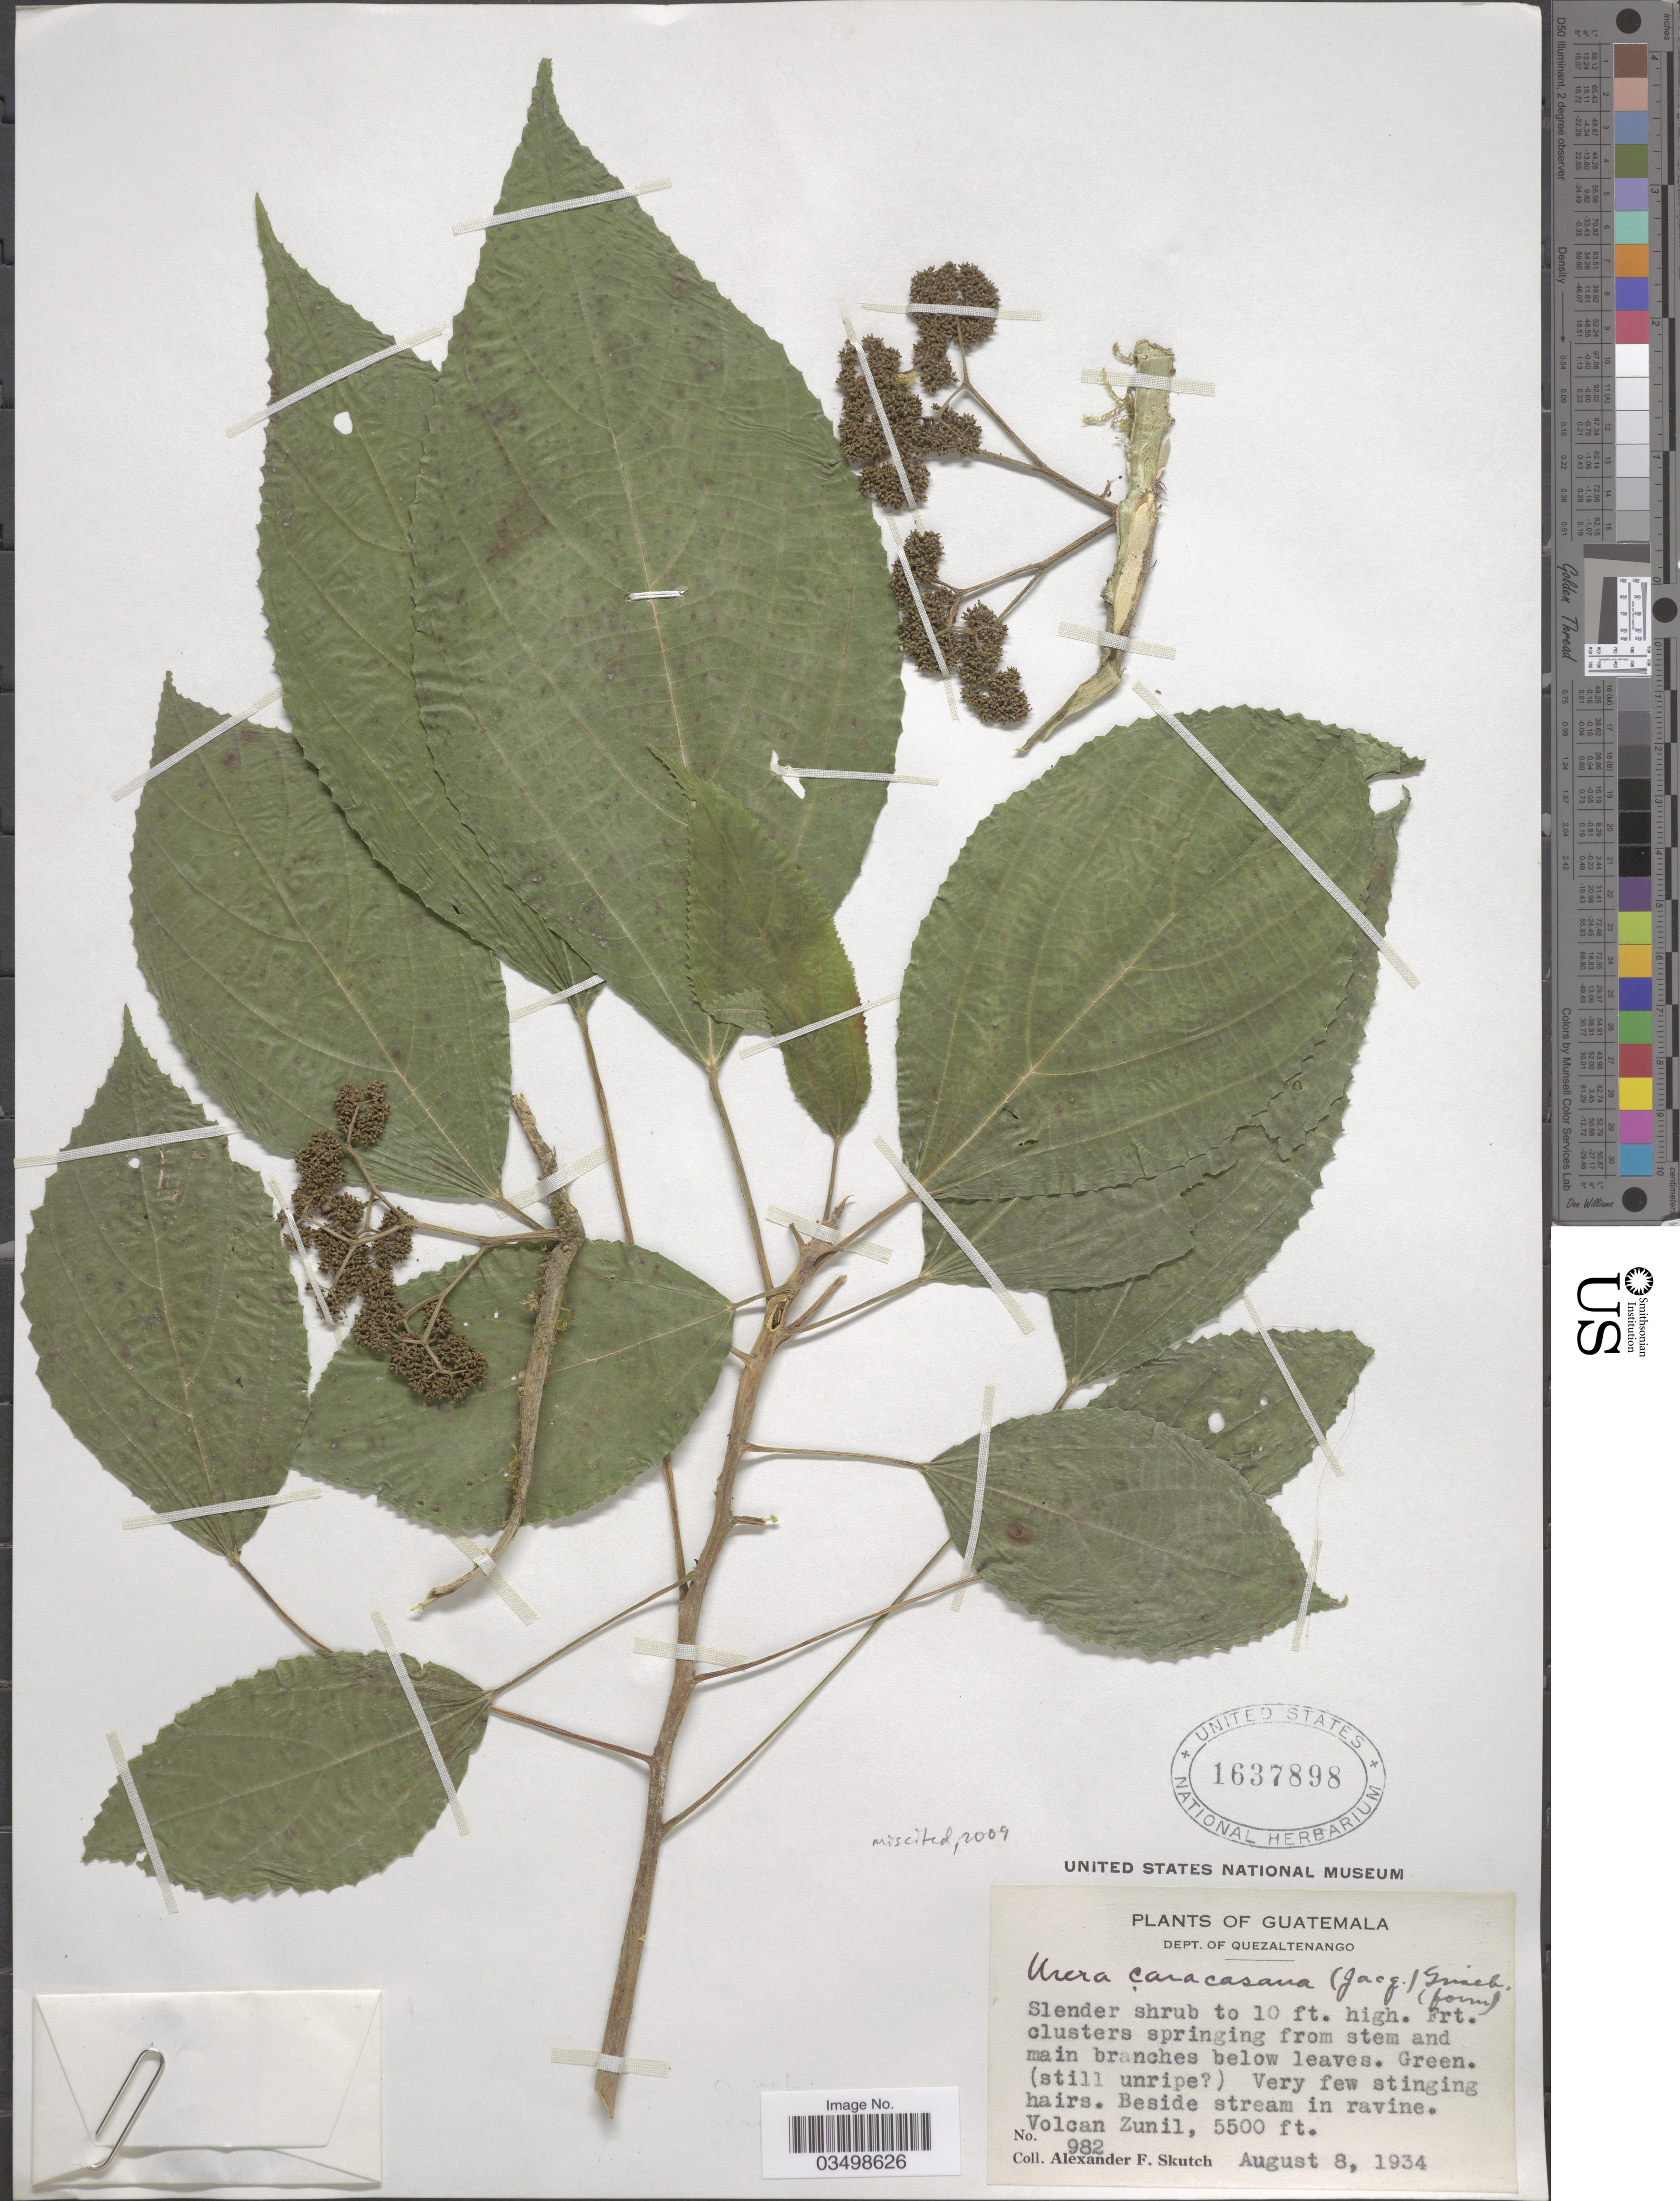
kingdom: Plantae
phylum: Tracheophyta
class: Magnoliopsida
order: Rosales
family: Urticaceae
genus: Urera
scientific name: Urera sp.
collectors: A. F. Skutch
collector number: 982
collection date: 1934-08-08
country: Guatemala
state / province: Quetzaltenango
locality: Dept. of Quezaltenango. Beside stream in ravine. Volcan Zunil.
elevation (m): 1676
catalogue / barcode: US 1637898